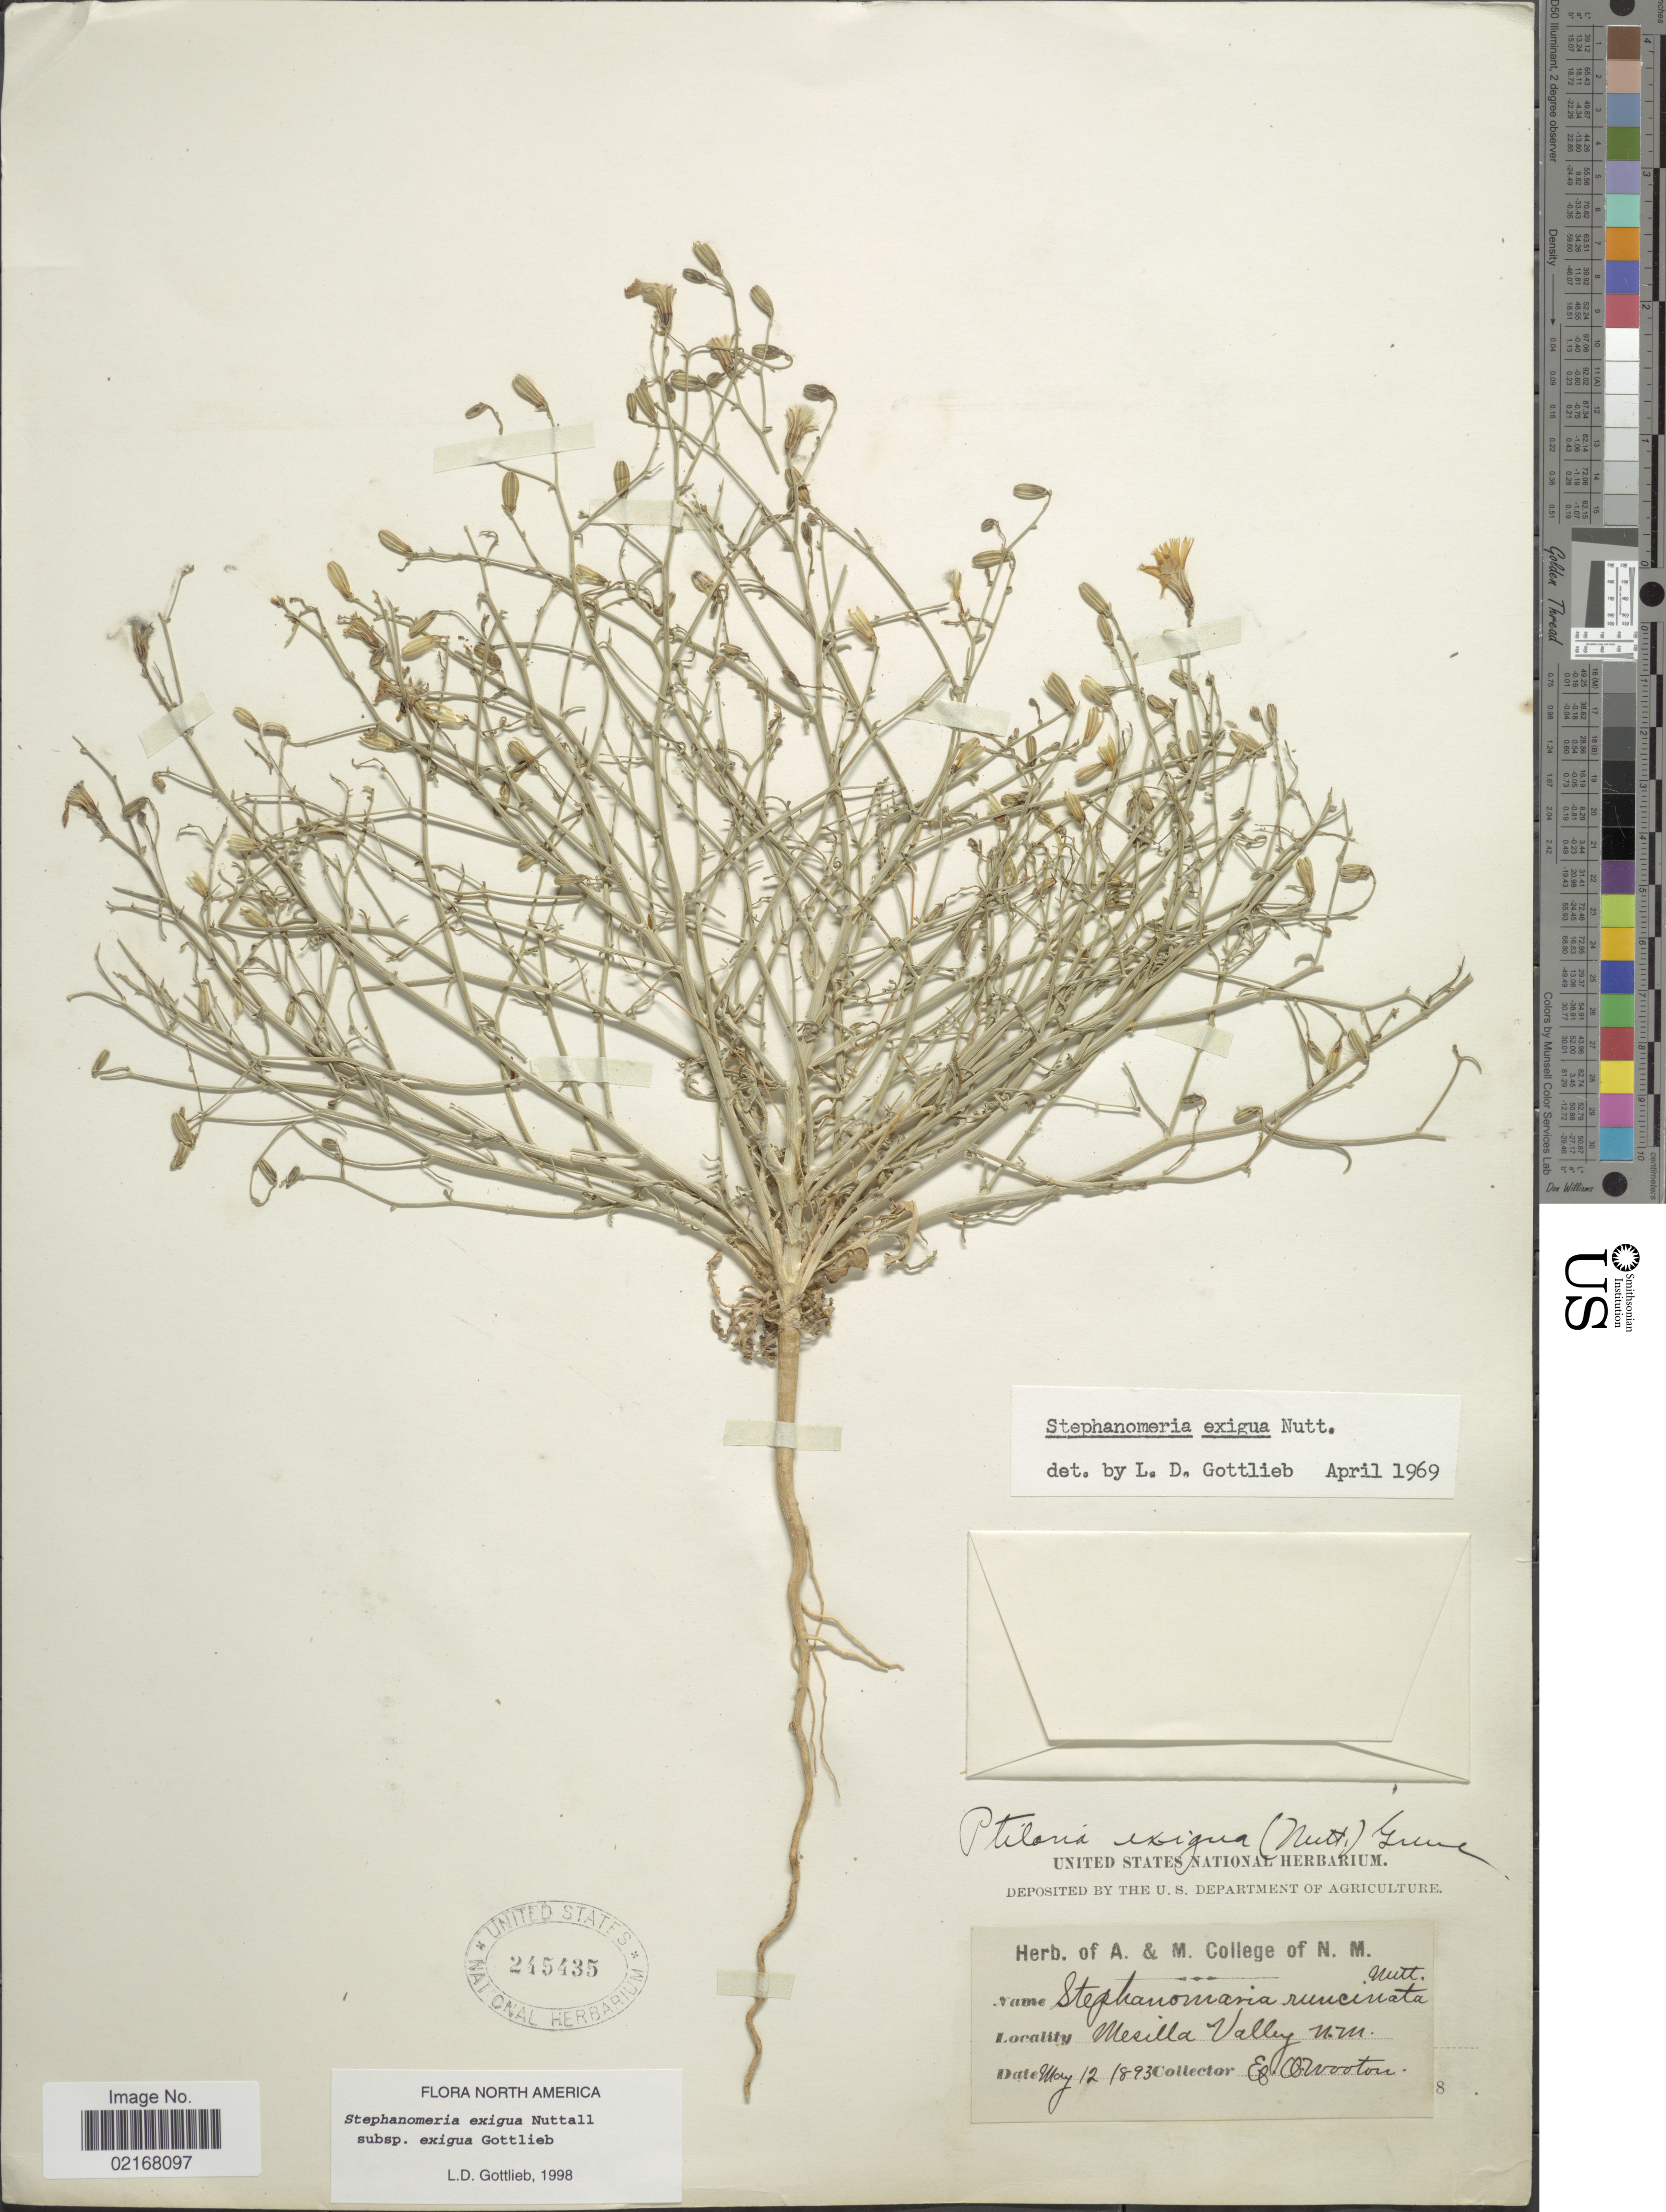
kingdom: Plantae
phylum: Tracheophyta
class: Magnoliopsida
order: Asterales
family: Asteraceae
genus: Stephanomeria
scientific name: Stephanomeria exigua subsp. exigua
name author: Nutt.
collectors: E. O. Wooton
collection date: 1893-05-12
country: United States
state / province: New Mexico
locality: Mesilla Valley, N.M.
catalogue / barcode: US 245435